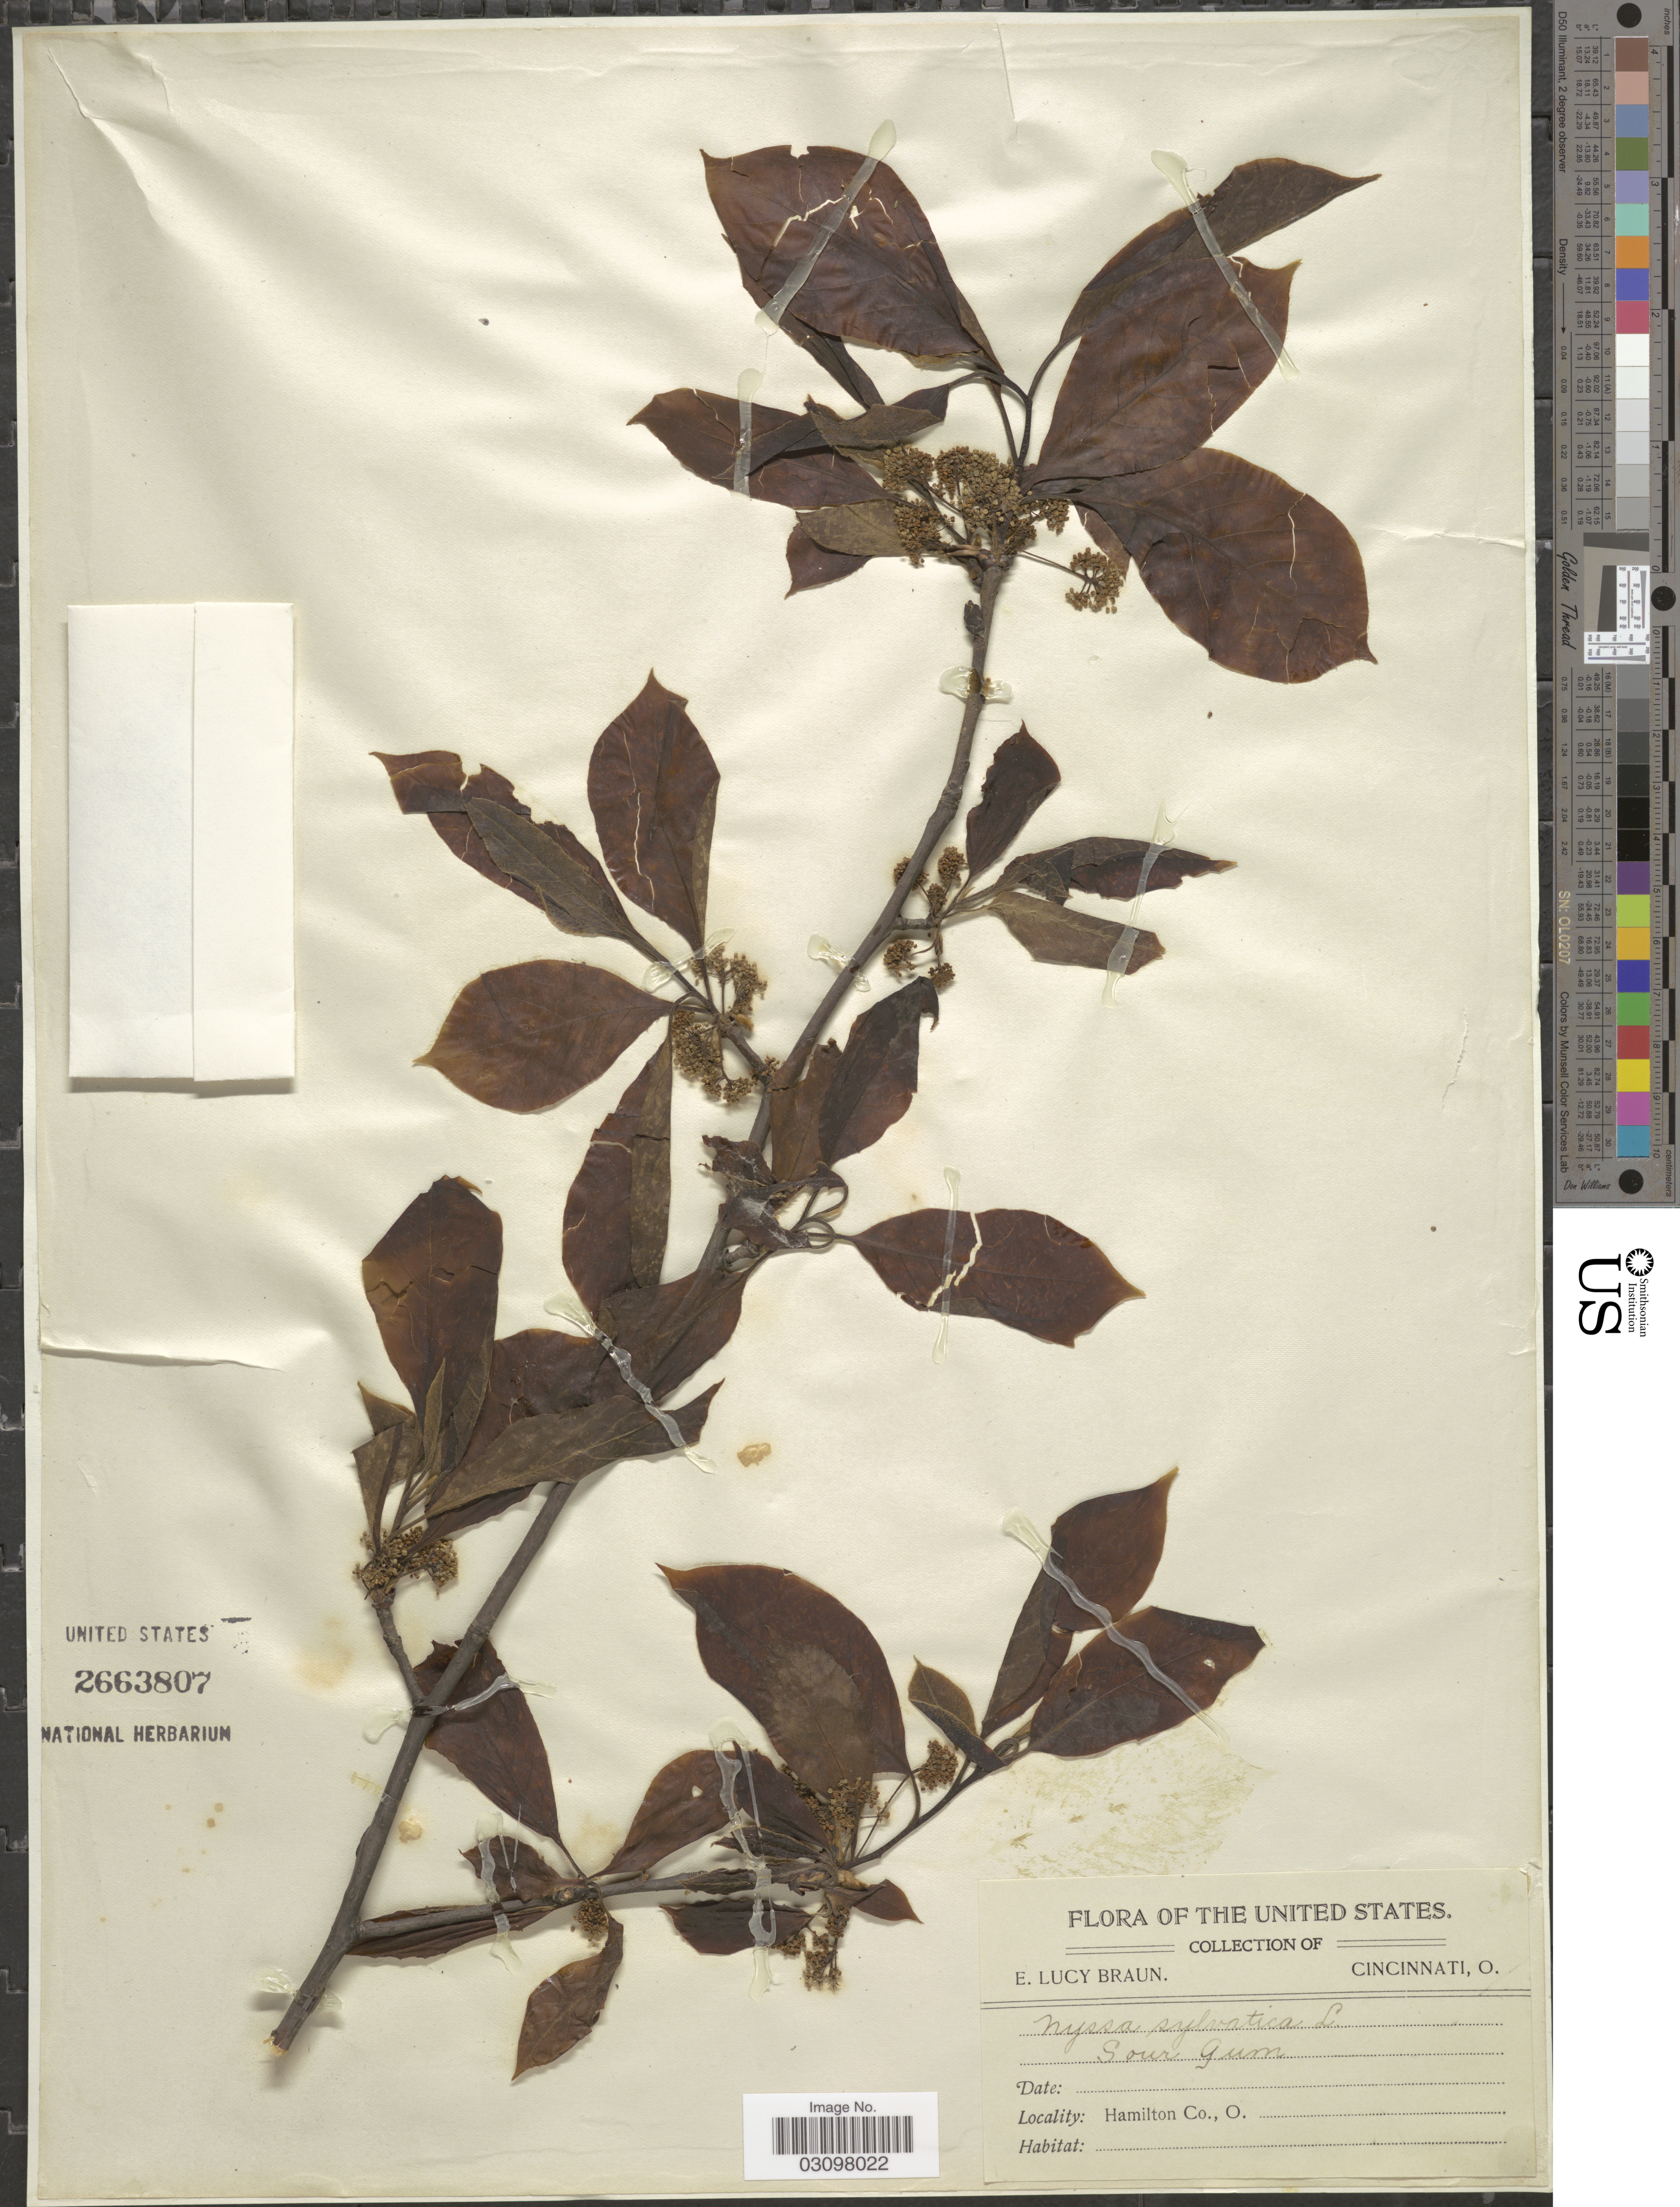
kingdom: Plantae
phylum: Tracheophyta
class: Magnoliopsida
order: Cornales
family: Nyssaceae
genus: Nyssa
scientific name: Nyssa sylvatica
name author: Marshall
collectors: E. L. Braun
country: United States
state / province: Ohio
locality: Hamilton Co., O.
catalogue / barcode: US 2663807